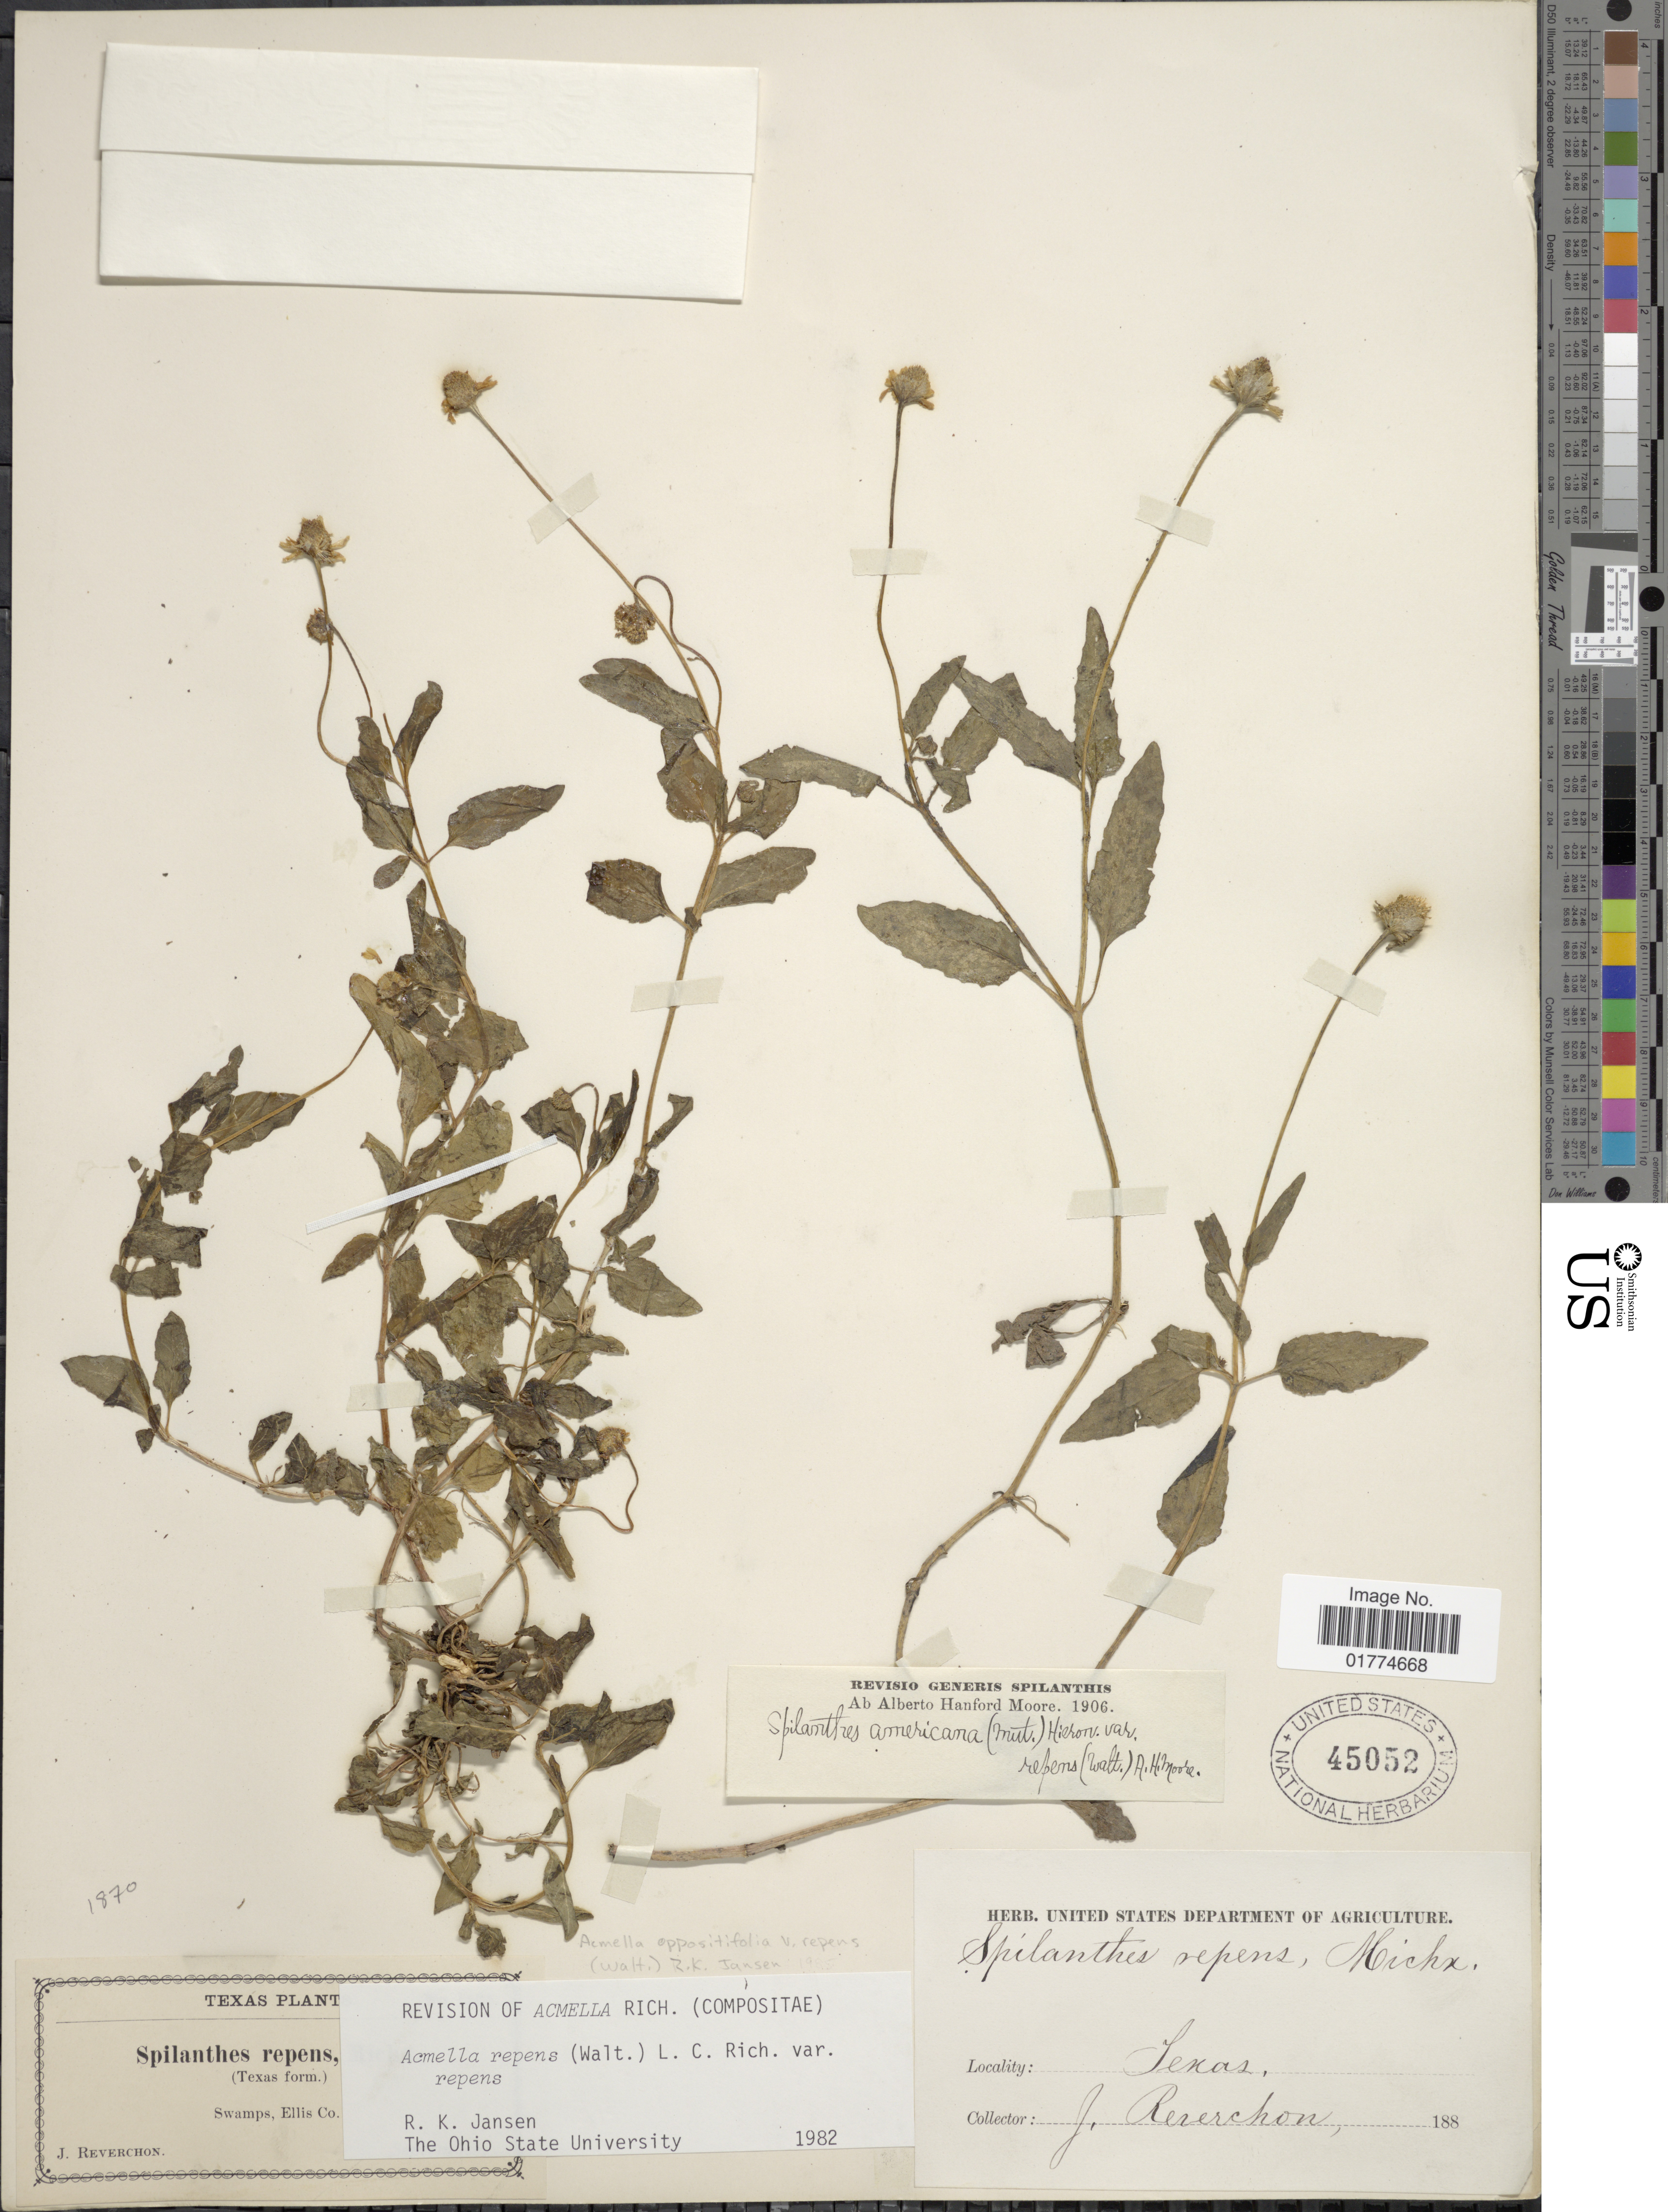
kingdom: Plantae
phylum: Tracheophyta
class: Magnoliopsida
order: Asterales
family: Asteraceae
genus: Acmella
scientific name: Acmella oppositifolia var. repens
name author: (Walter) R.K. Jansen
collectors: J. Reverchon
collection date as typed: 188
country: United States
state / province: Texas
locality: Swamps, Ellis Co.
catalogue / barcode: US 45052